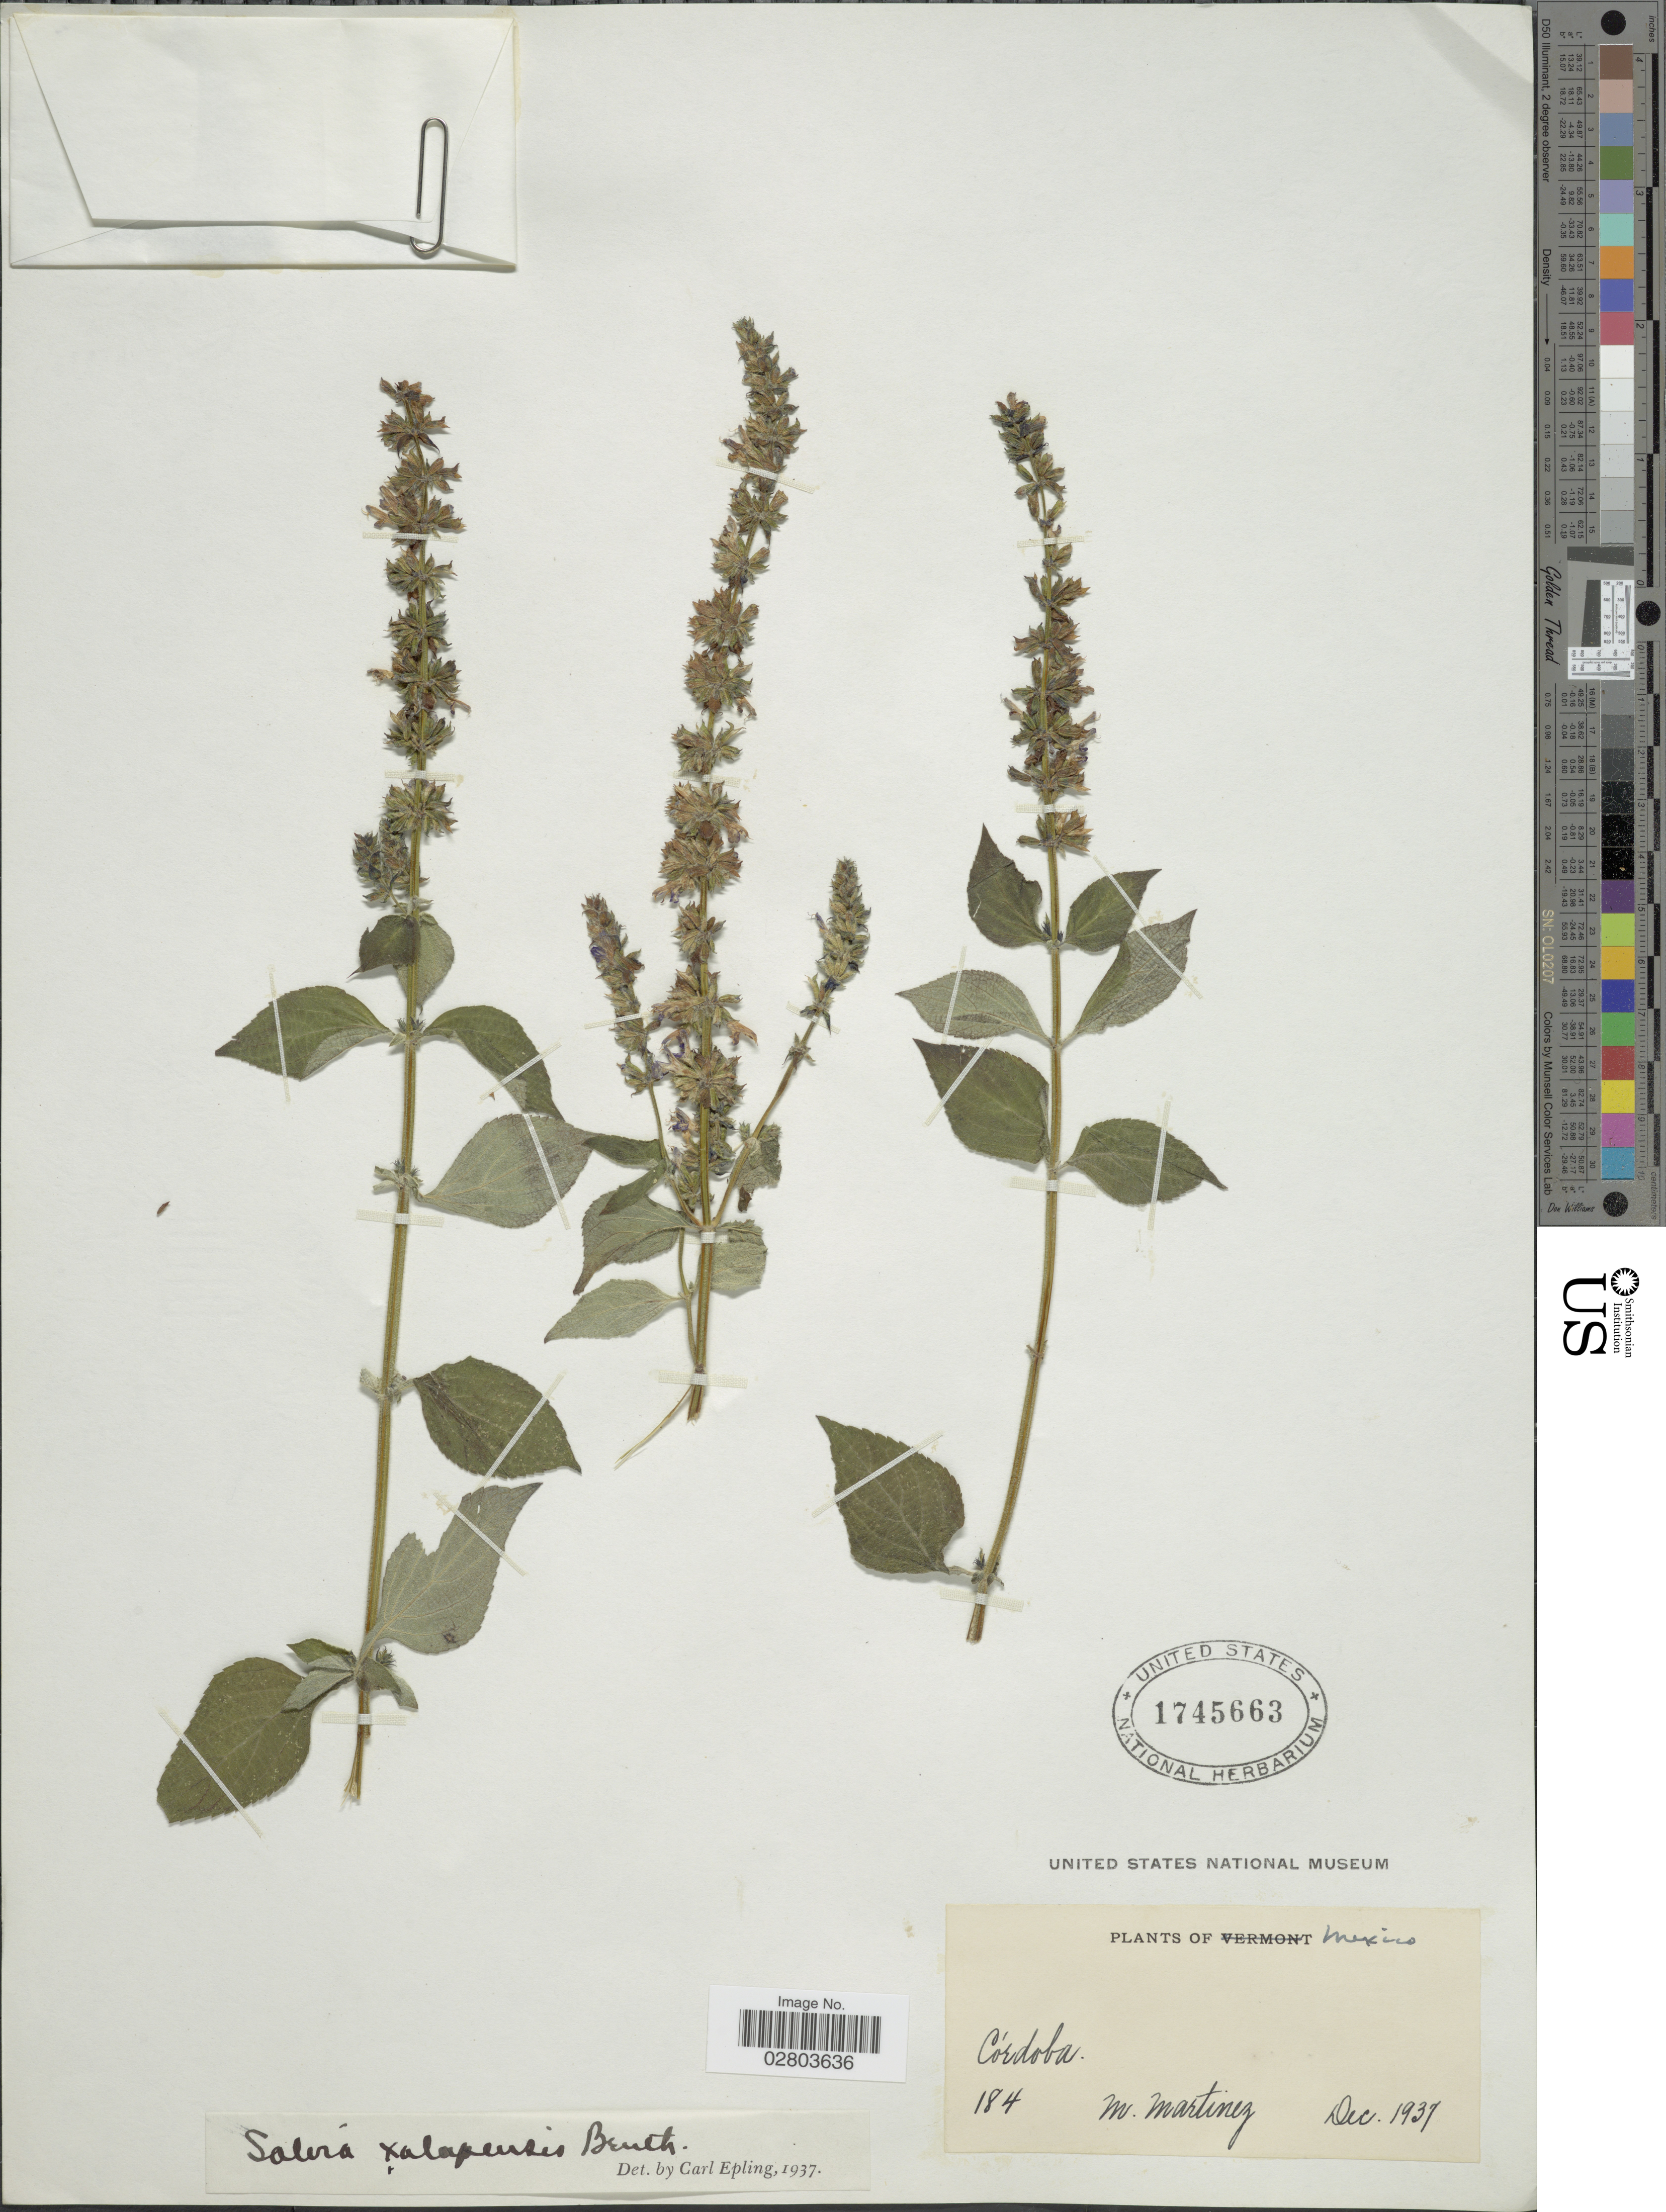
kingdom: Plantae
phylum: Tracheophyta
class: Magnoliopsida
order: Lamiales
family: Lamiaceae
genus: Salvia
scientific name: Salvia xalapensis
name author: Benth.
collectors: M. Martinez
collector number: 184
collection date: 1937-12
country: Mexico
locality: Córdoba.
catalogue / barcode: US 1745663